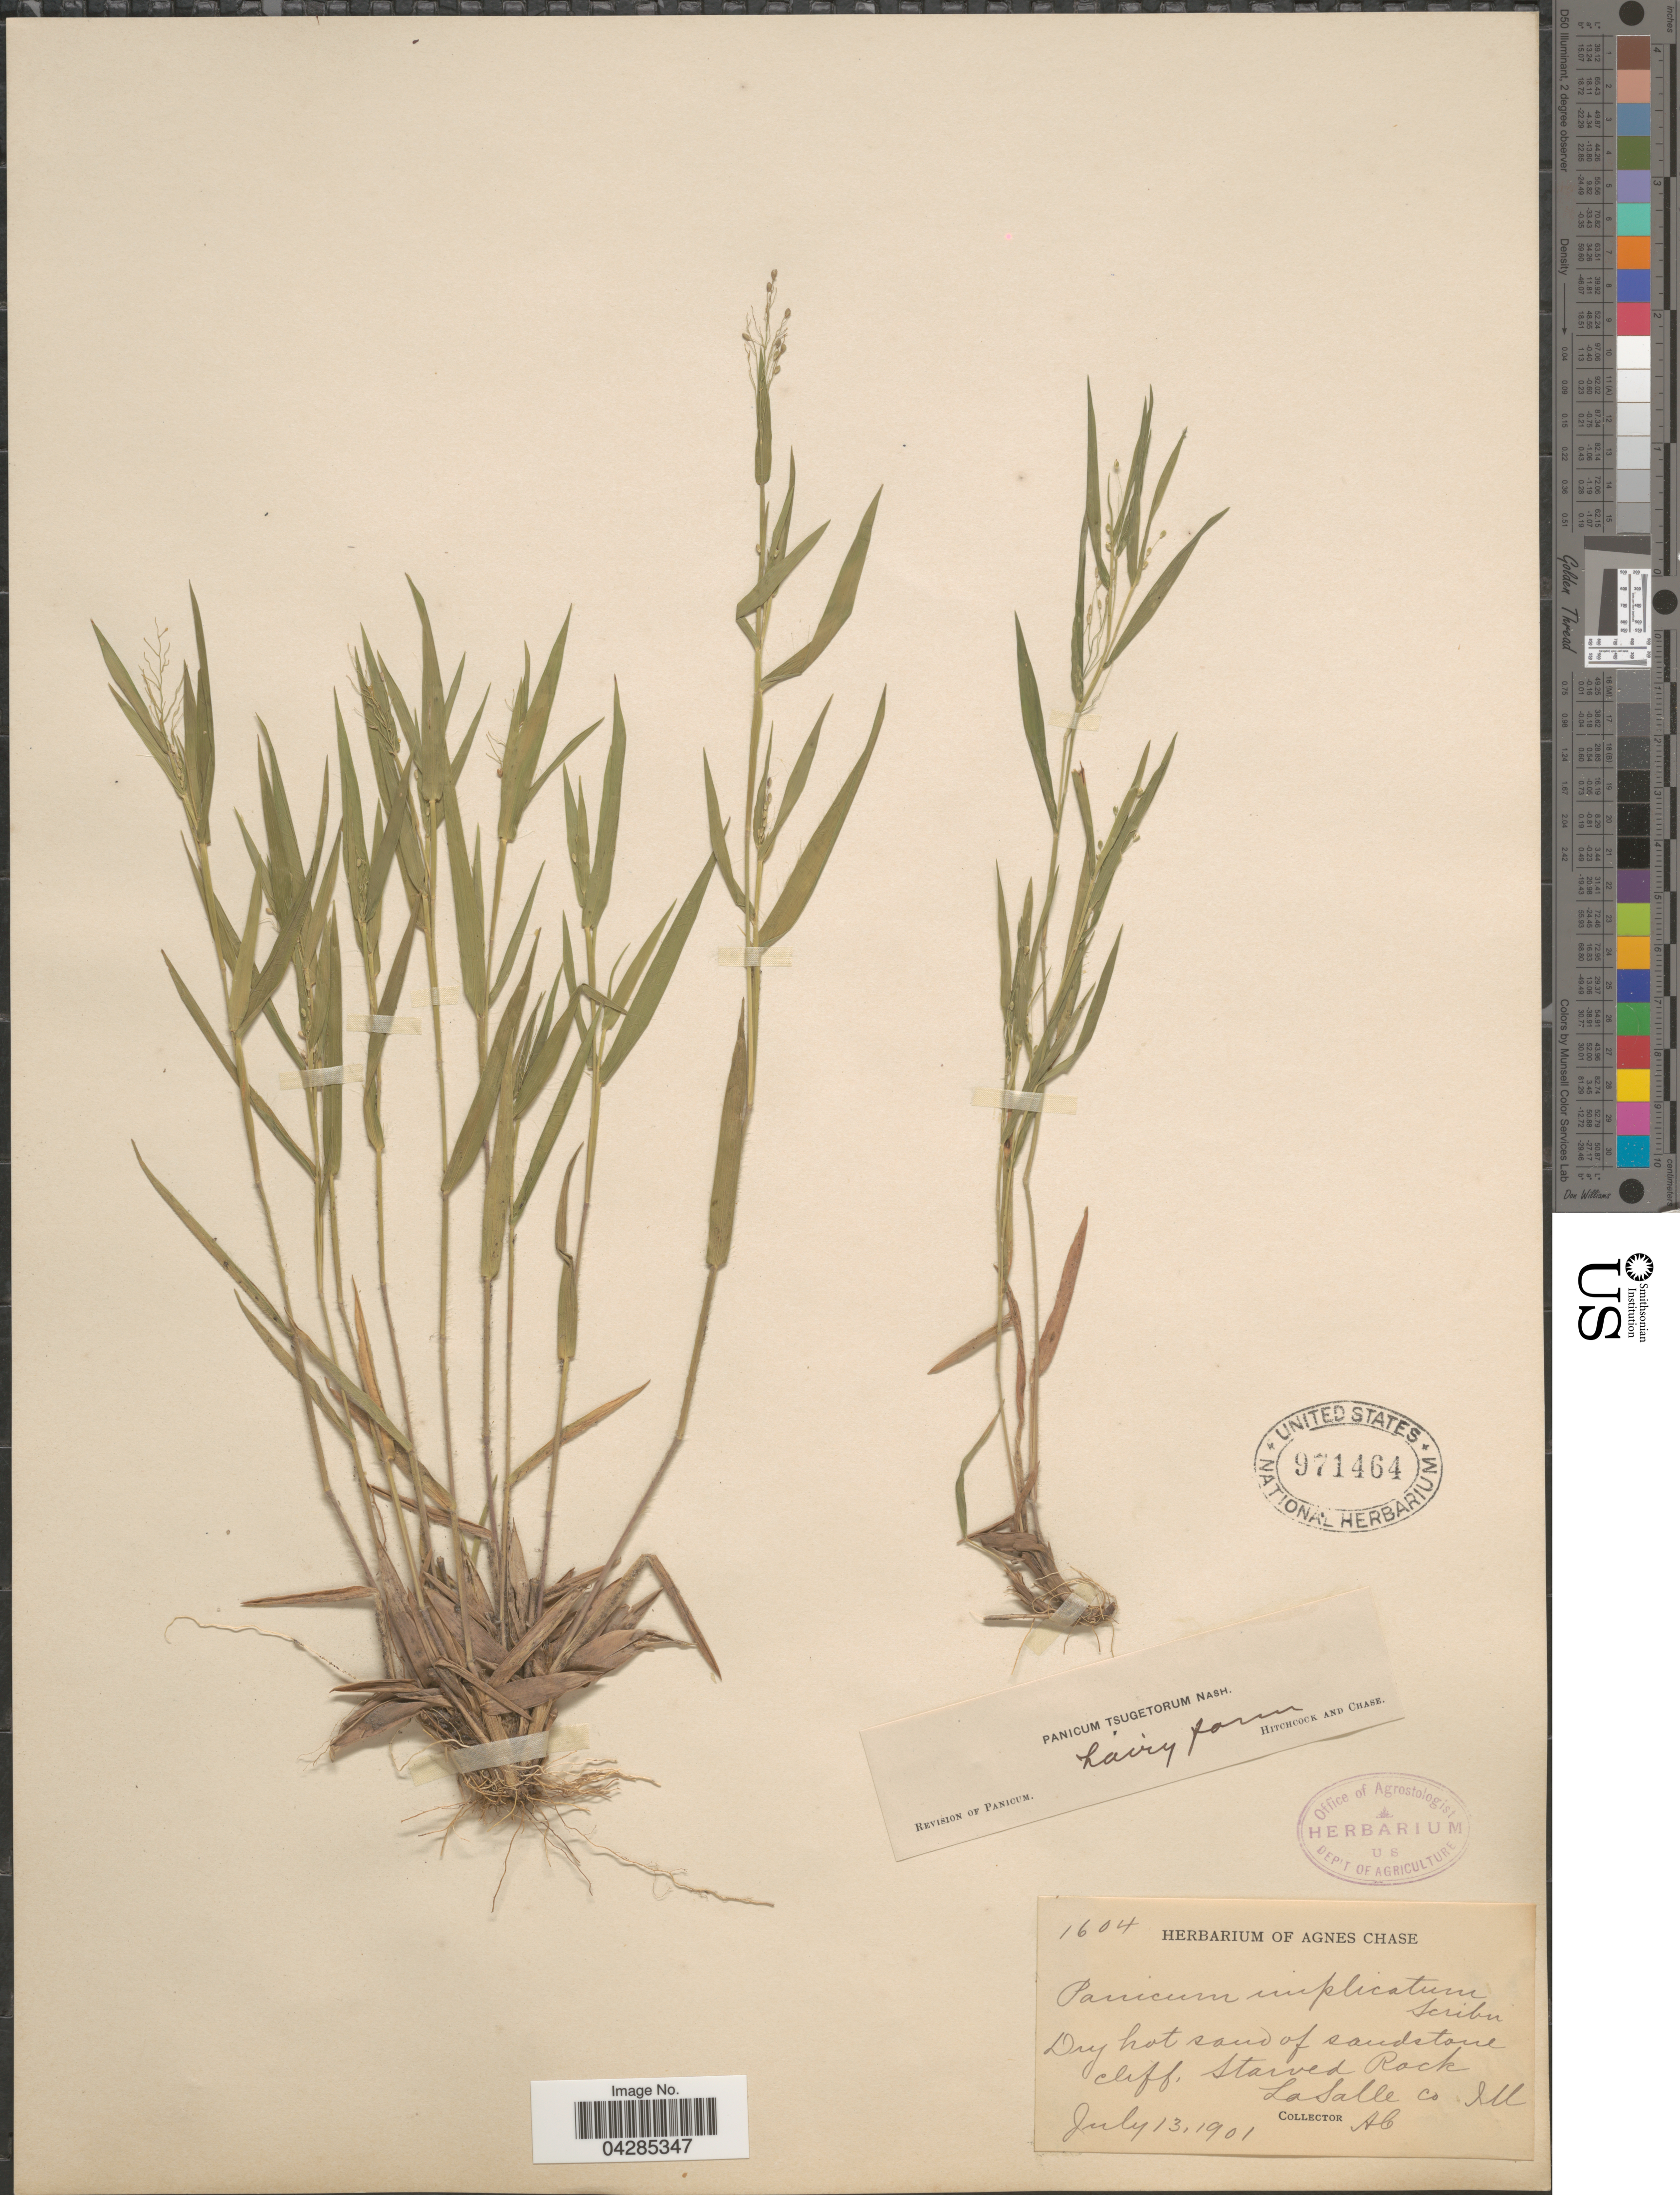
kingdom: Plantae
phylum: Tracheophyta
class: Liliopsida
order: Poales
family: Poaceae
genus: Dichanthelium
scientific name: Dichanthelium portoricense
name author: (Desv. ex Ham.) B.F. Hansen & Wunderlin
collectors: A. Chase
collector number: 1604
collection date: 1901-07-13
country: United States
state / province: Illinois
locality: Dry hot sand of sandstone cliff, Starved Rock La Salle Co.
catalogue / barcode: US 971464